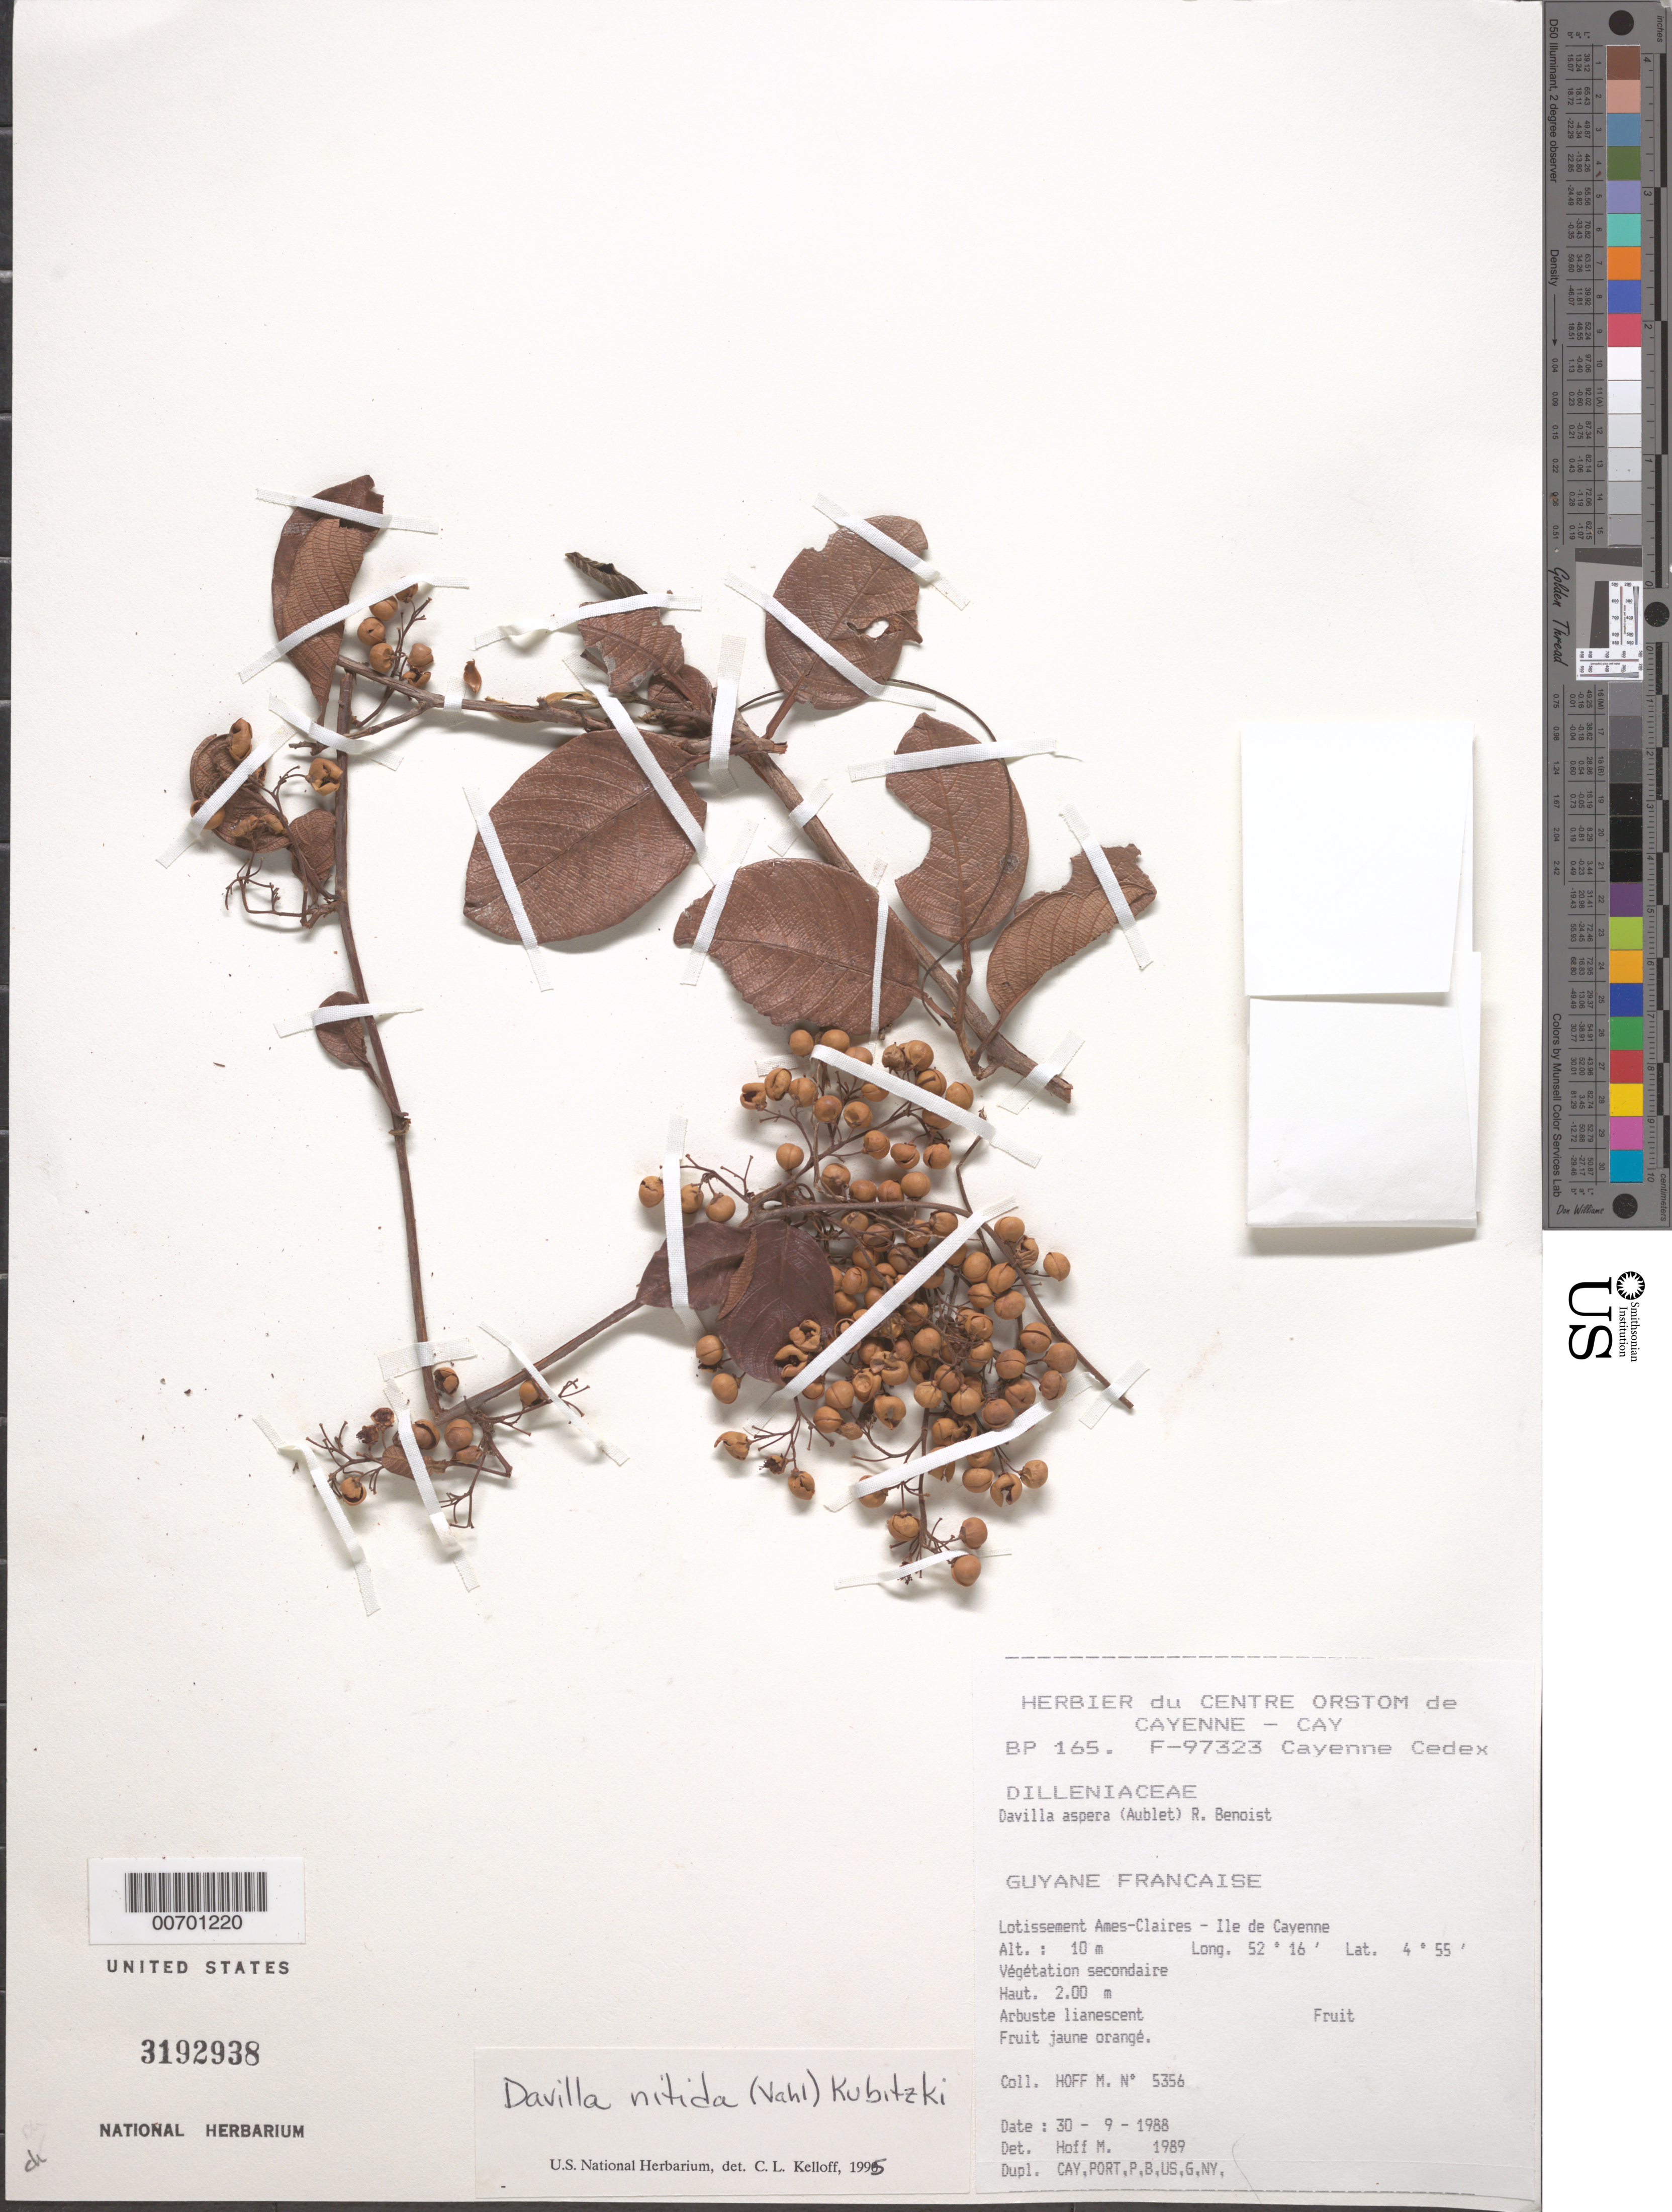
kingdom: Plantae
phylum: Tracheophyta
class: Magnoliopsida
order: Dilleniales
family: Dilleniaceae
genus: Davilla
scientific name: Davilla nitida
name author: (Vahl) Kubitzki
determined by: Kelloff, Carol L., (US), Smithsonian Institution - National Museum of Natural History (UNITED STATES)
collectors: M. Hoff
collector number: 5356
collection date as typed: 30-Sep-88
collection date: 1988-09-30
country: French Guiana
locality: Lotissement Ames-Claires, Ile de Cayenne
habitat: Secondary vegetation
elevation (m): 10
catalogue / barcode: US 3192938